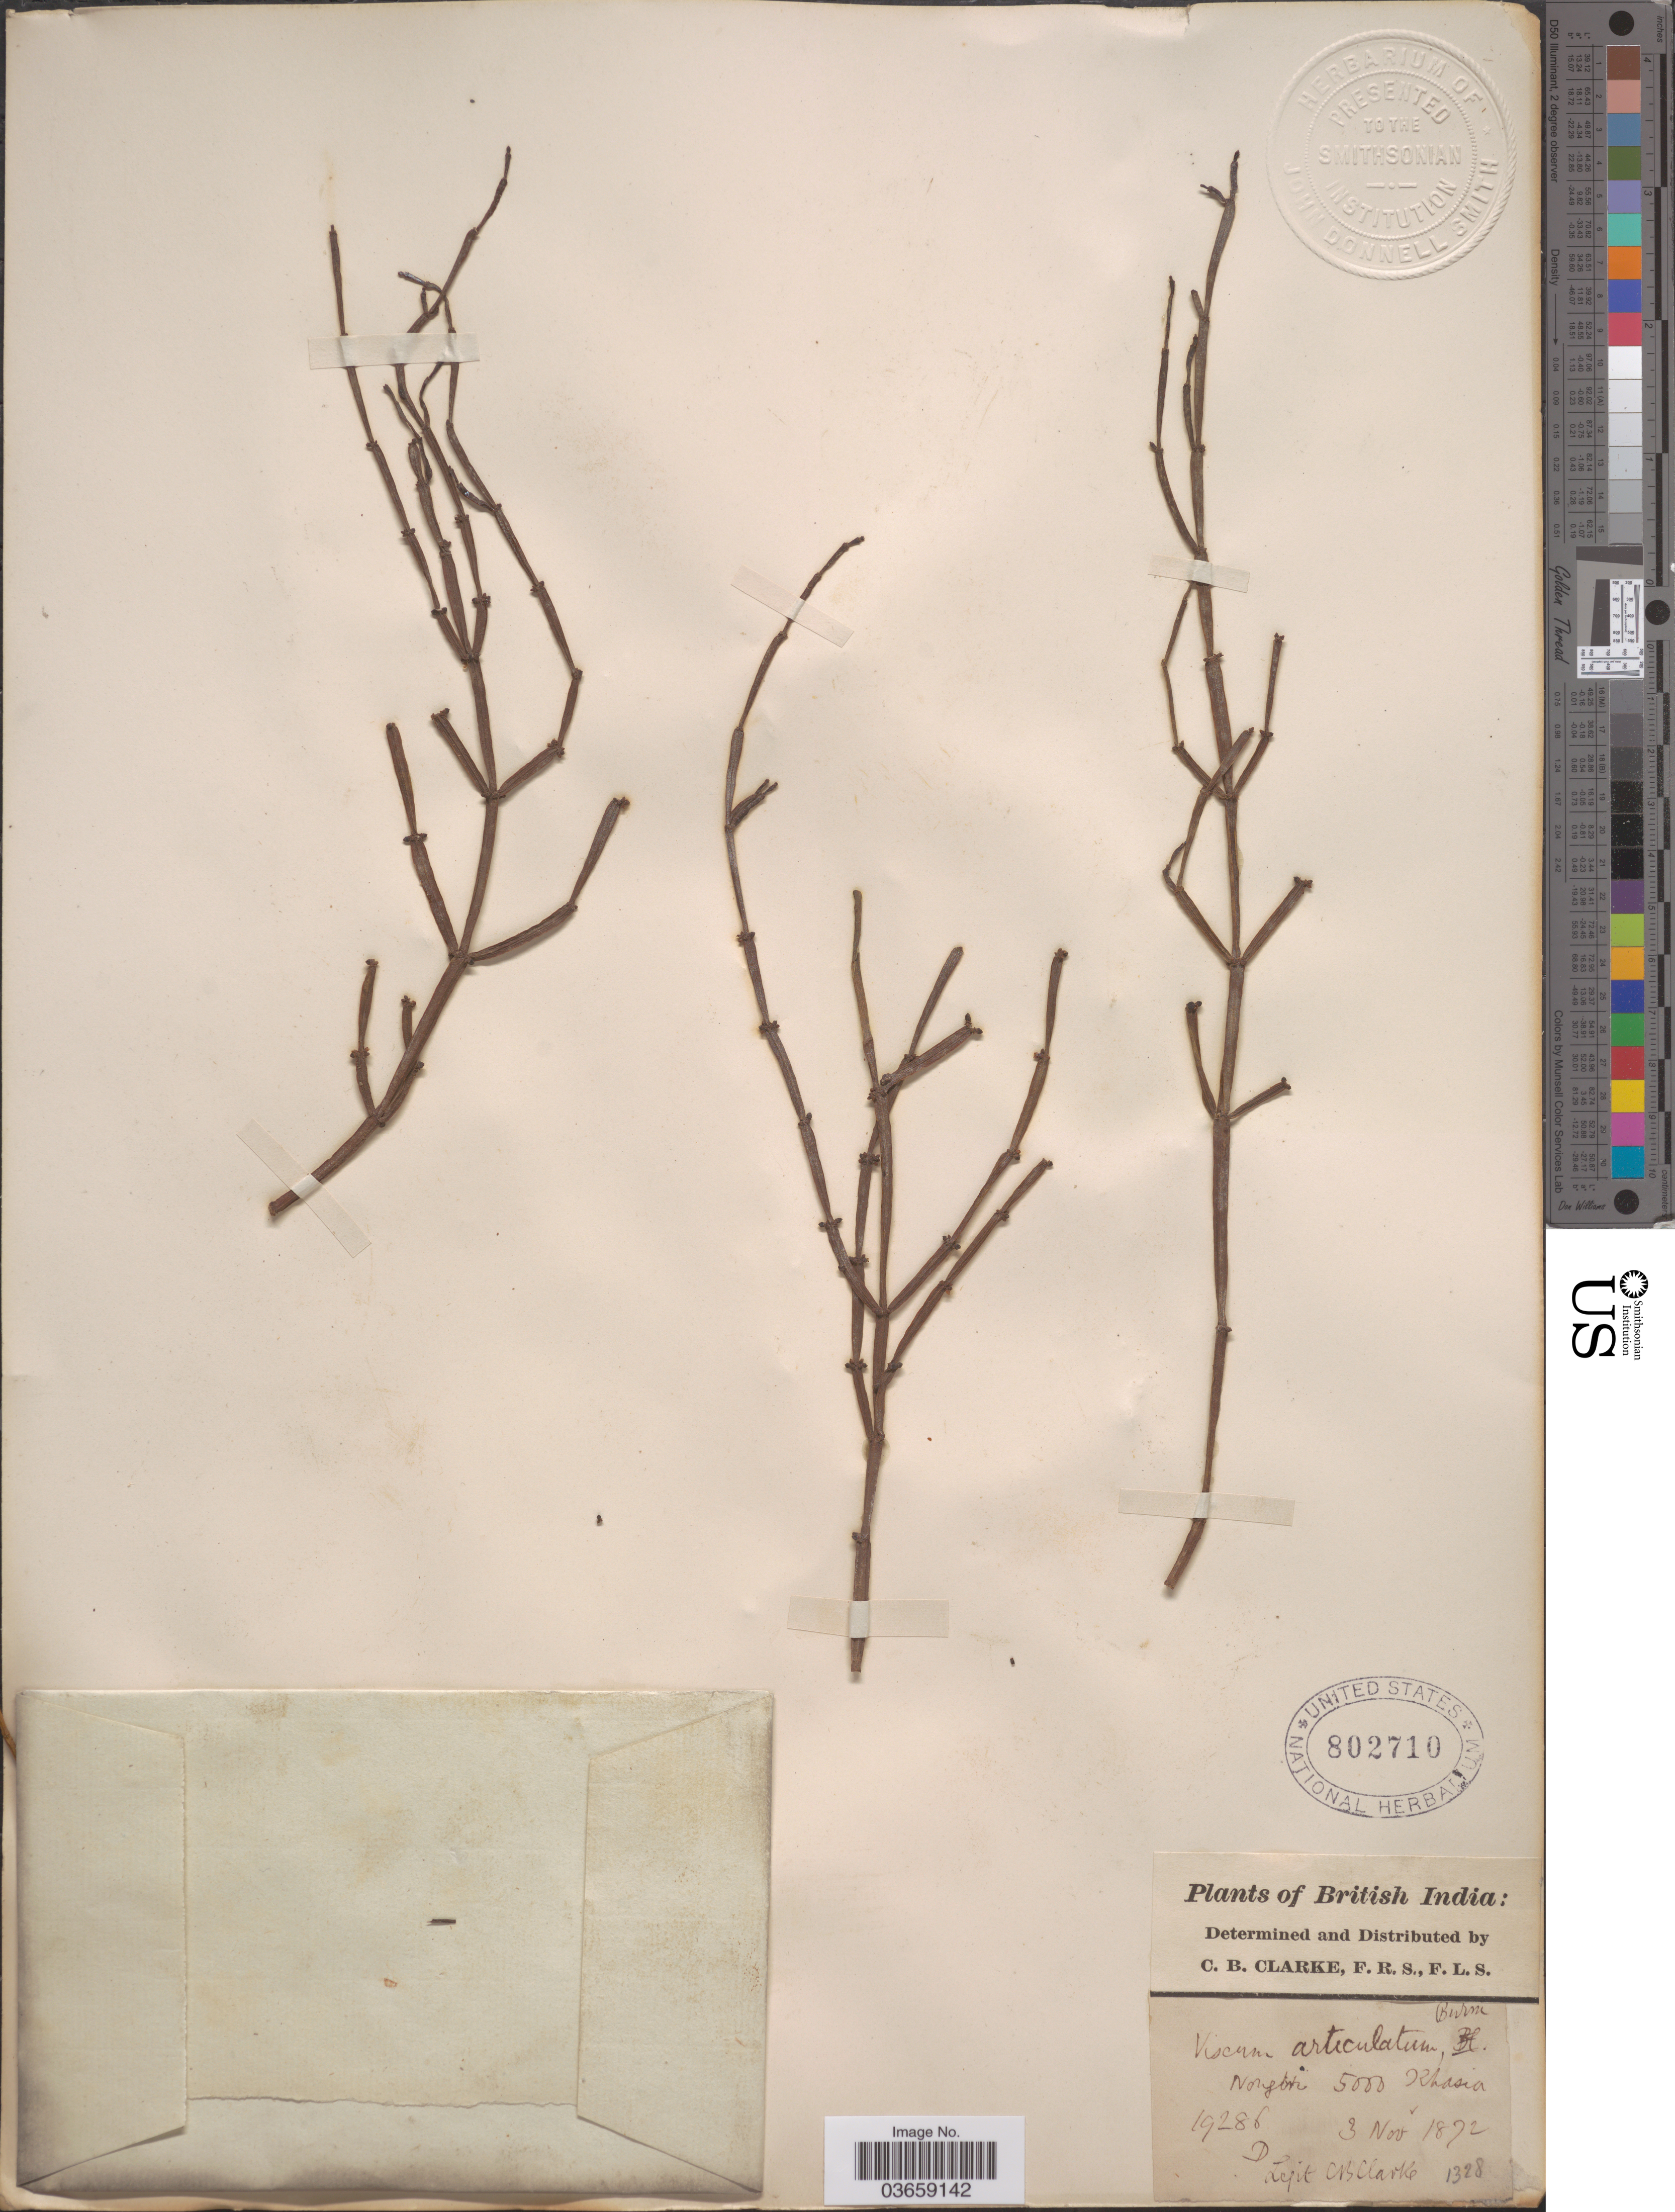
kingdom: Plantae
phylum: Tracheophyta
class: Magnoliopsida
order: Santalales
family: Viscaceae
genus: Viscum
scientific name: Viscum articulatum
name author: Burm. f.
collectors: C. B. Clarke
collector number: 19286D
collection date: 1872-11-03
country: India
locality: British India. Nongbri. Khasia.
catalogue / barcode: US 802710